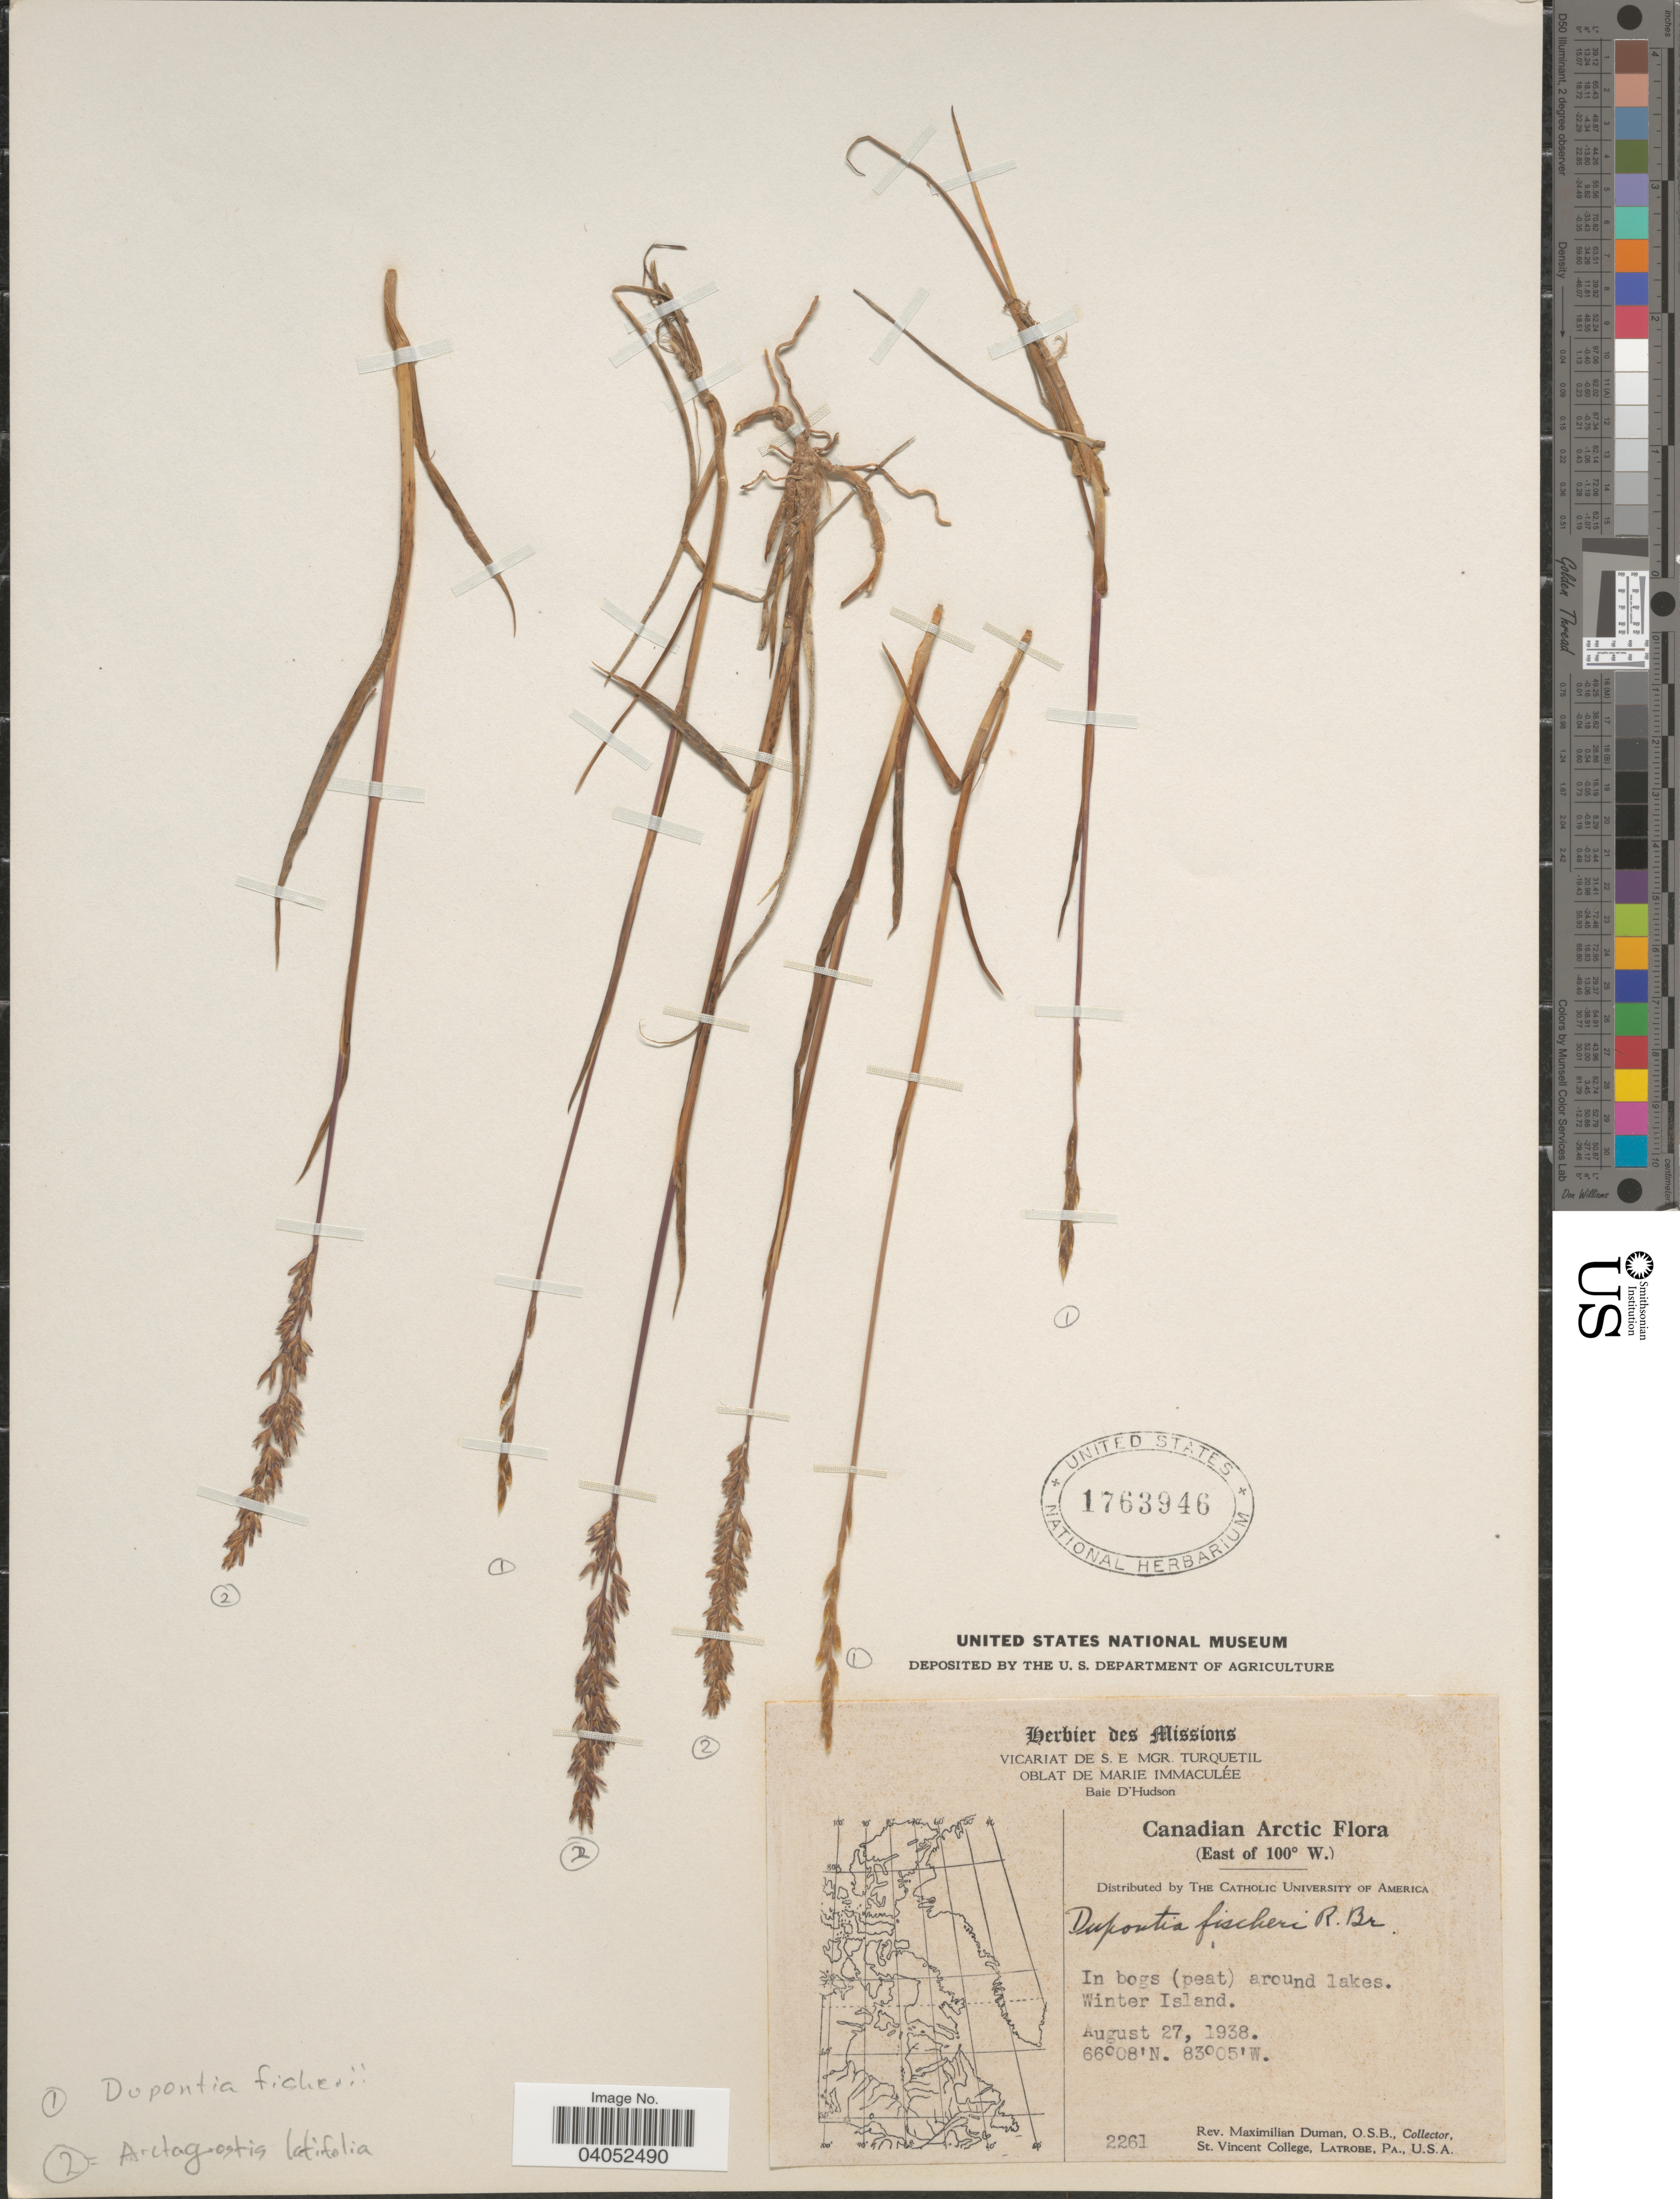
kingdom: Plantae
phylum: Tracheophyta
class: Liliopsida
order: Poales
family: Poaceae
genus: Dupontia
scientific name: Dupontia micrantha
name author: Holm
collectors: M. Duman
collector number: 2261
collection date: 1938-08-27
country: Canada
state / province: Nunavut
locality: Canadian Arctic. (East of 100º W.). In bogs (peat) around lakes. Winter Island.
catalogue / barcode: US 1763946